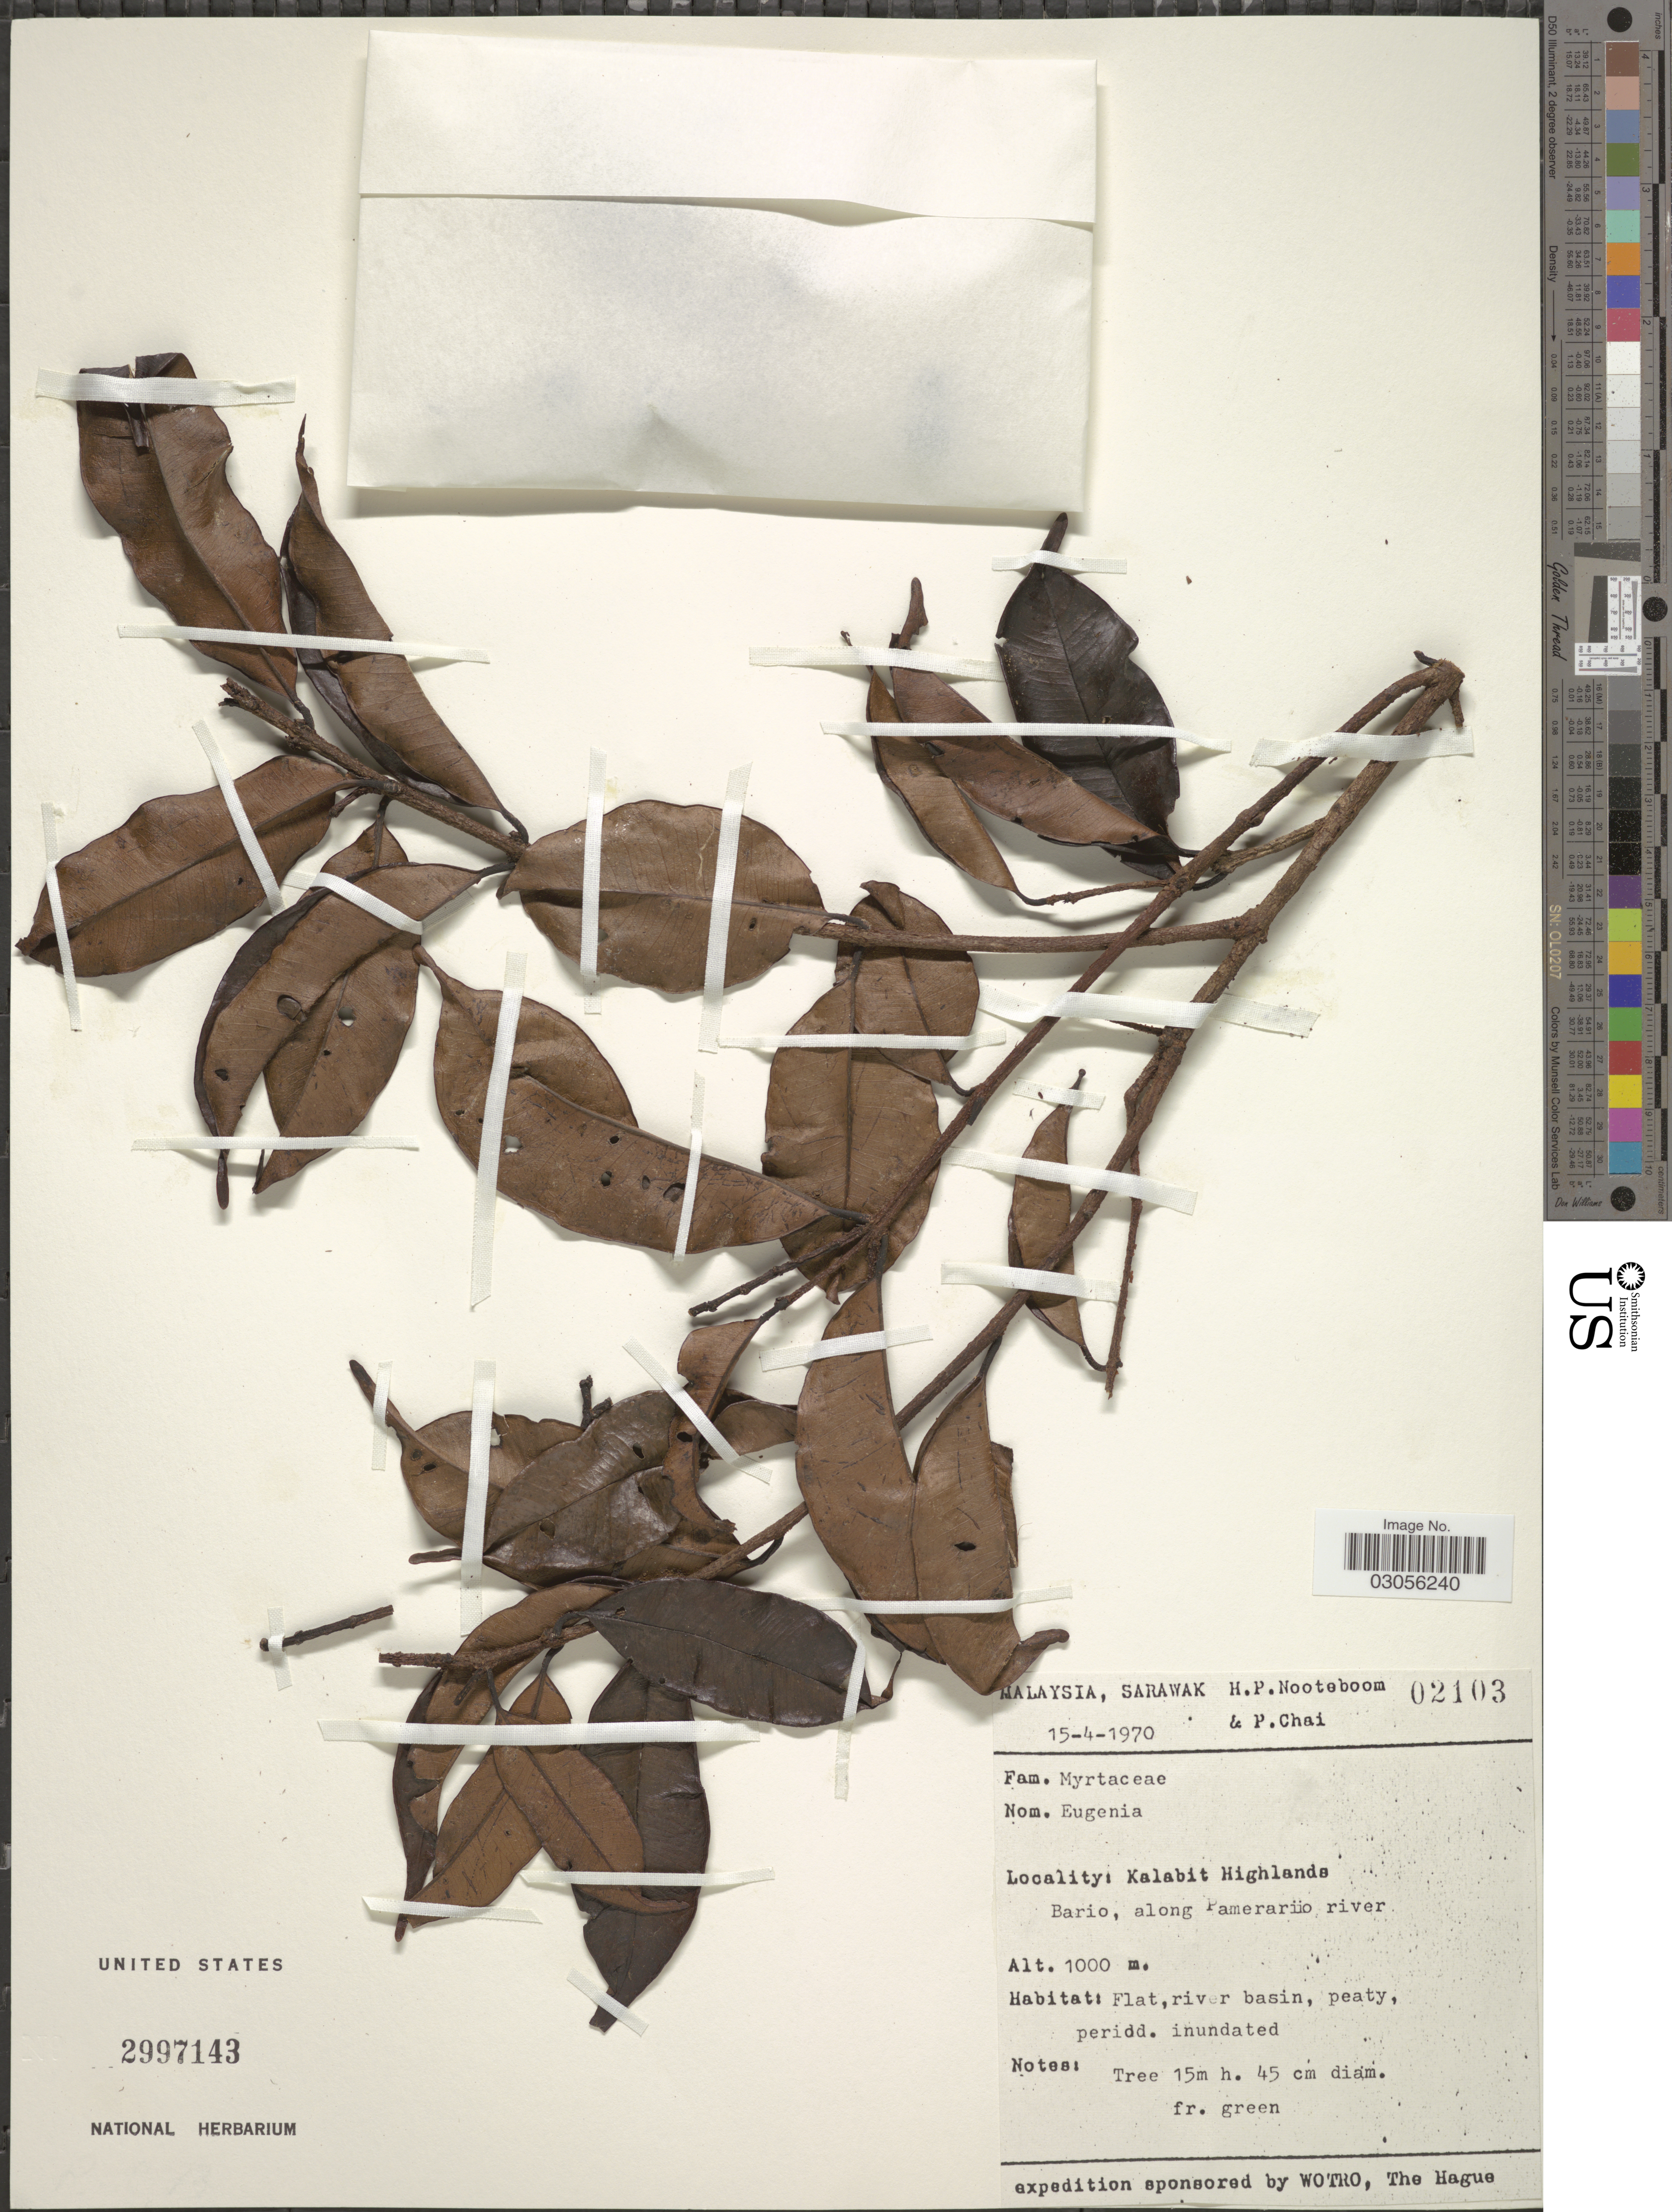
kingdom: Plantae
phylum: Tracheophyta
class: Magnoliopsida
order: Myrtales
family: Myrtaceae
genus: Syzygium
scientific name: Syzygium sp.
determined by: Strong, M. T., (US), Smithsonian Institution - National Museum of Natural History (UNITED STATES)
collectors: H. P. Nooteboom & P. Chai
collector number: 02103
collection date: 1970-04-15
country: Malaysia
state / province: Sarawak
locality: Kalabit Highlands. Bario, along Pamerario river.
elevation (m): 1000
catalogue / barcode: US 2997143